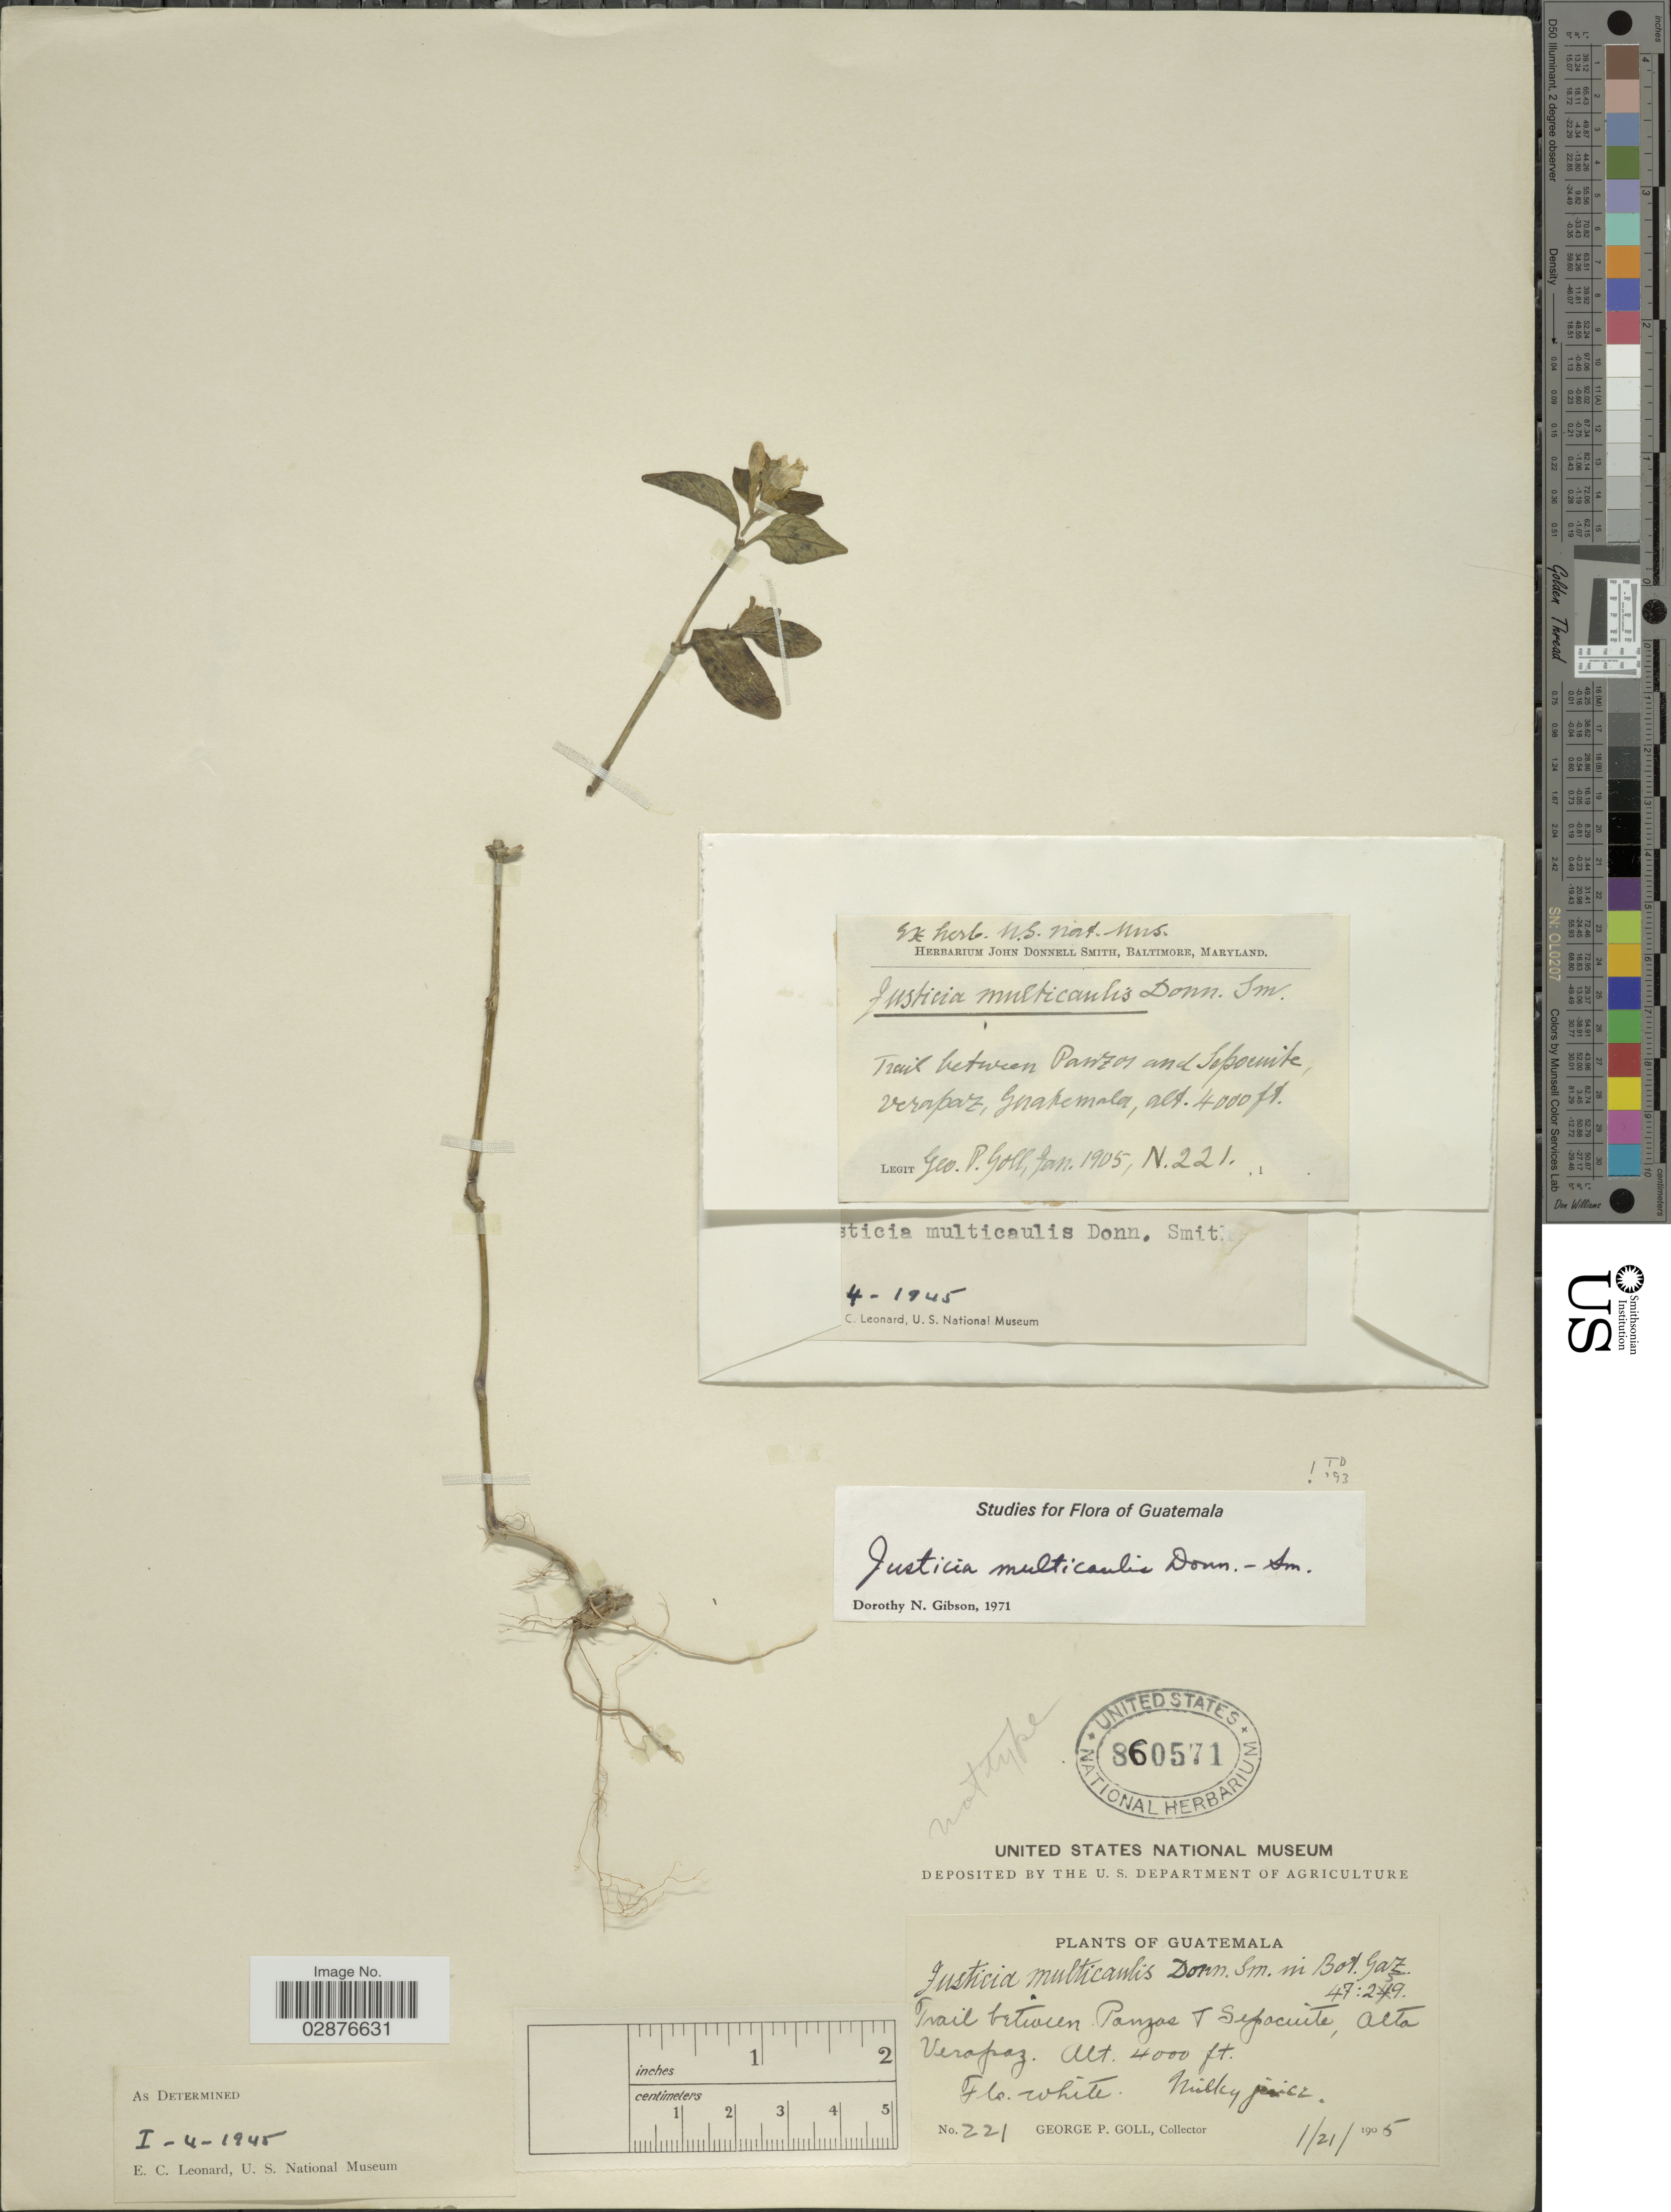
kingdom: Plantae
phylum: Tracheophyta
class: Magnoliopsida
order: Lamiales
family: Acanthaceae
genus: Justicia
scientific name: Justicia multicaulis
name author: Donn. Sm.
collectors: G. P. Goll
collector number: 221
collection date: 1905-01-21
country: Guatemala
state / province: Alta Verapaz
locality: Trail between Panzas & Sepacuite.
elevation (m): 1219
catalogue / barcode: US 860571